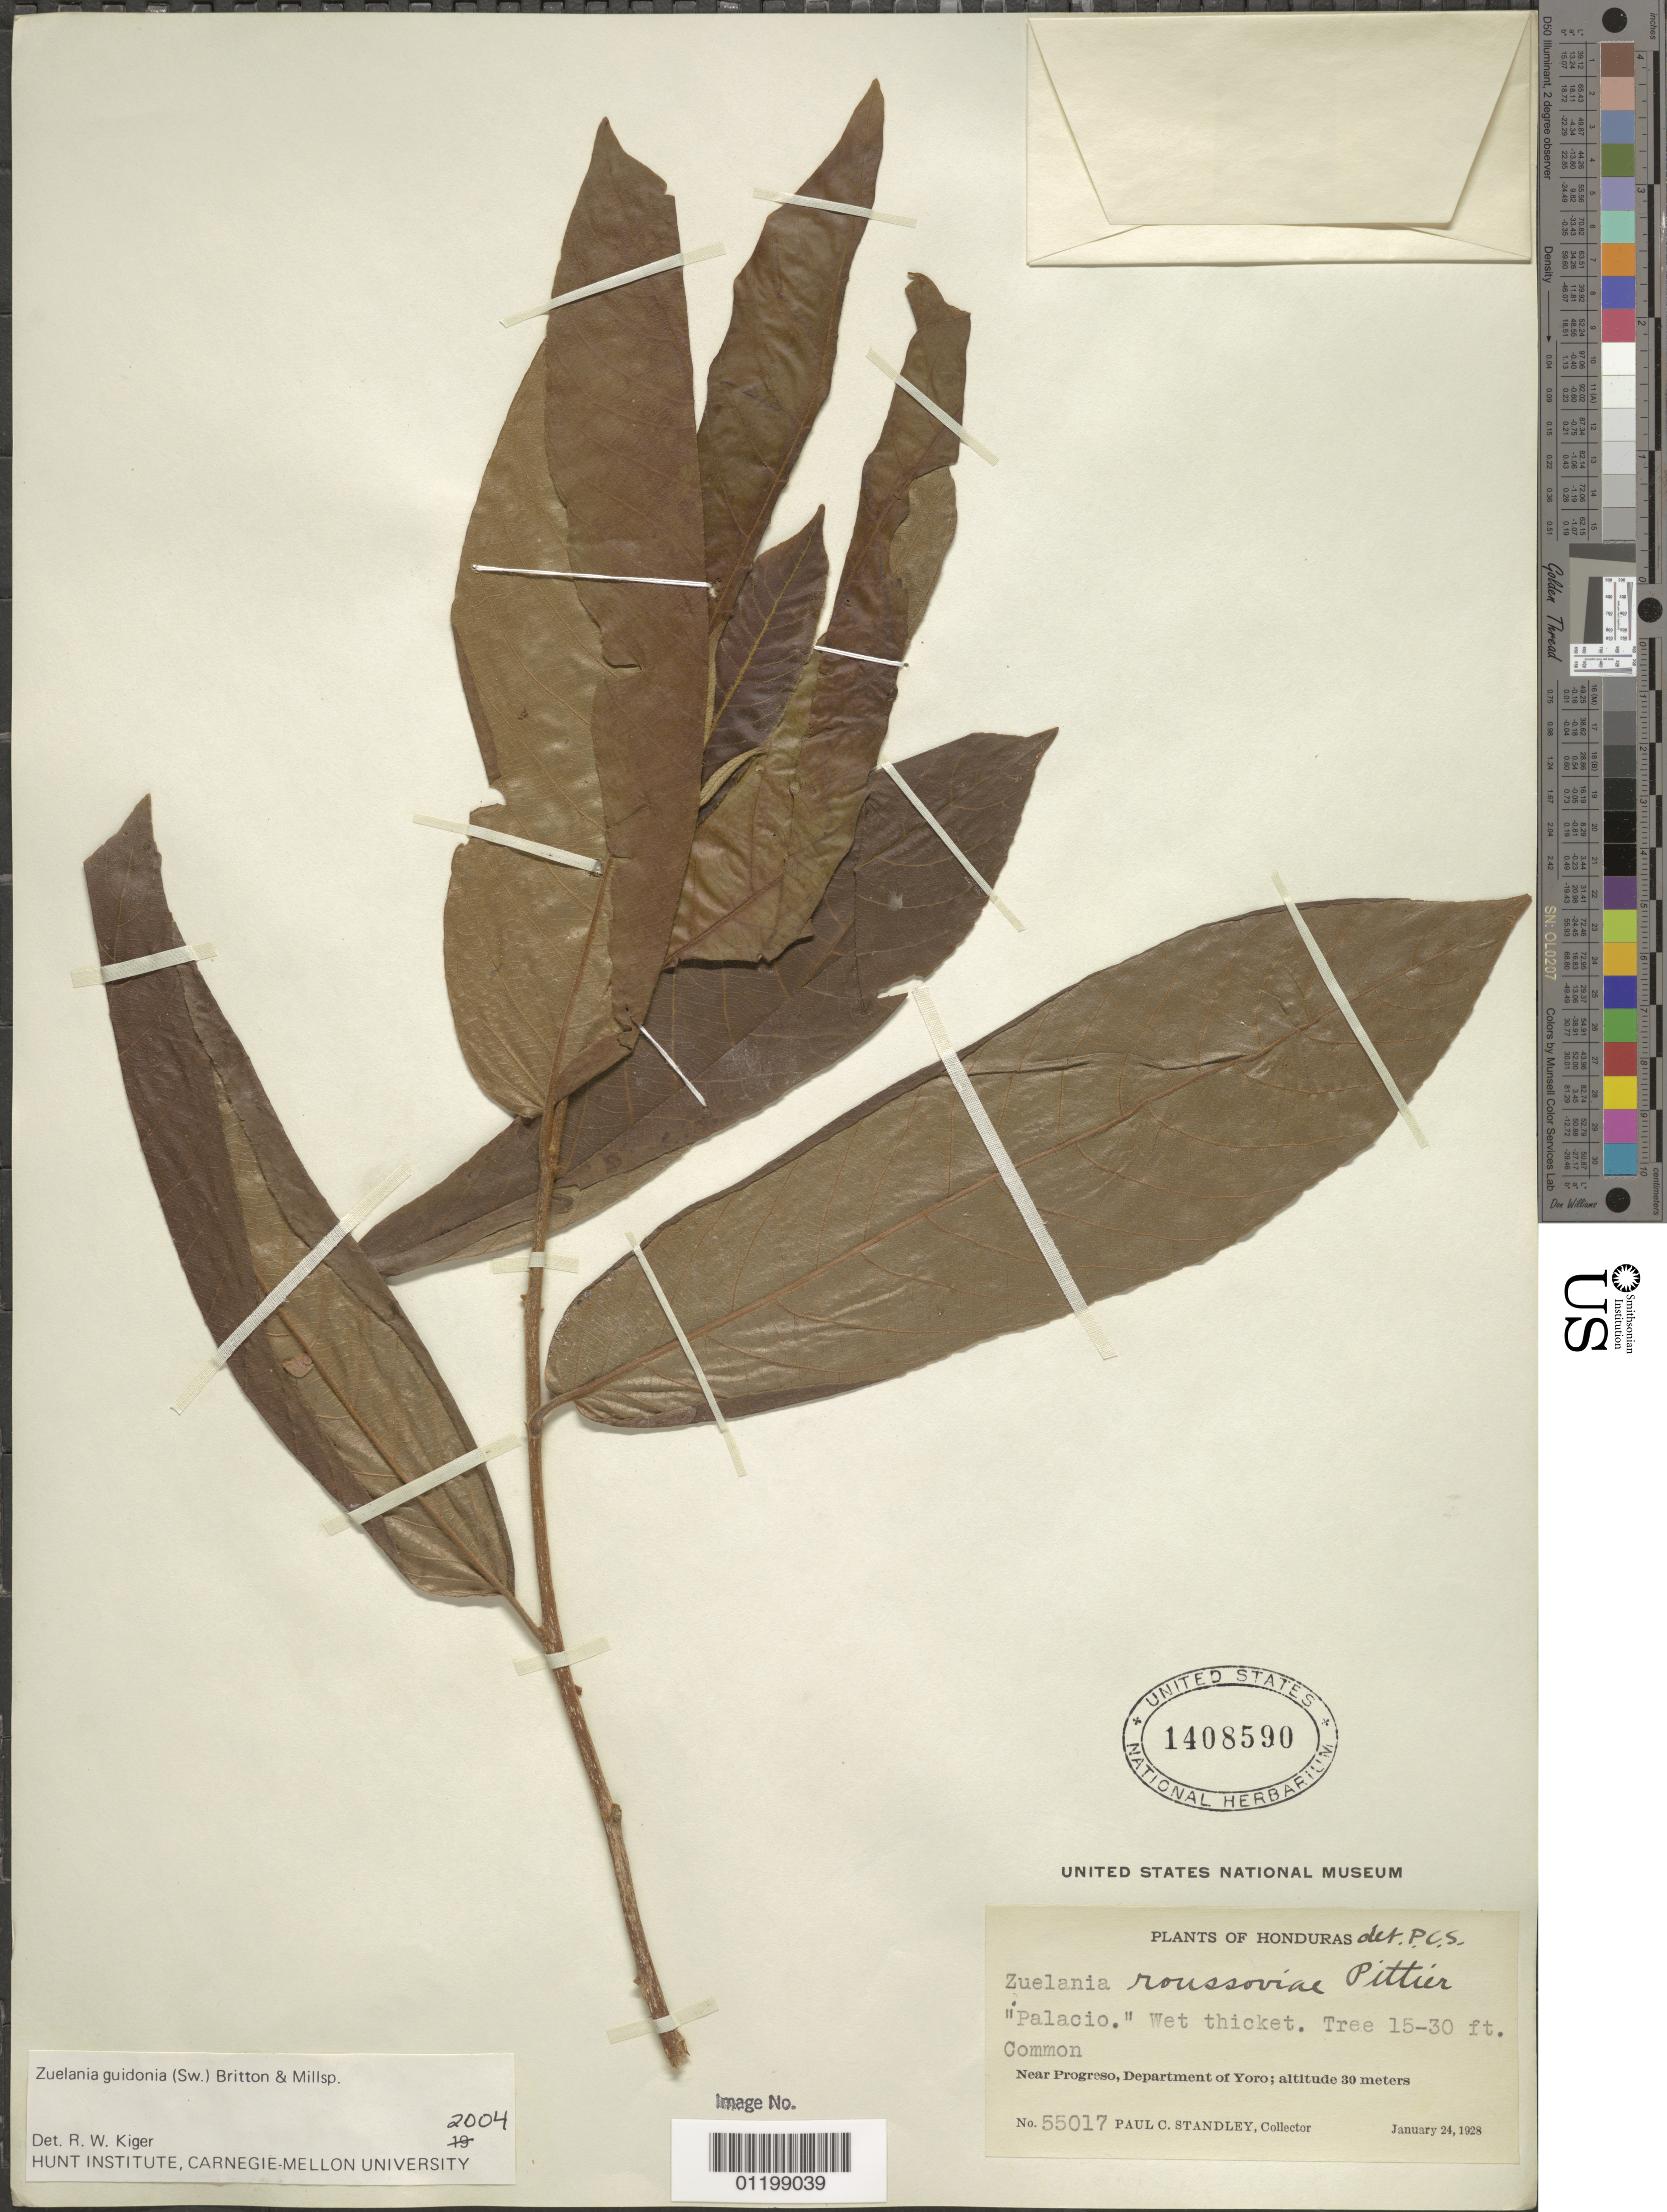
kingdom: Plantae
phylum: Tracheophyta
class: Magnoliopsida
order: Malpighiales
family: Salicaceae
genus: Casearia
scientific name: Casearia laetioides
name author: (A. Rich.) Warb.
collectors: P. C. Standley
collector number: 55017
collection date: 1928-01-24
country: Honduras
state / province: Yoro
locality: Near Progreso.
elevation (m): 30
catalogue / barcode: US 1408590